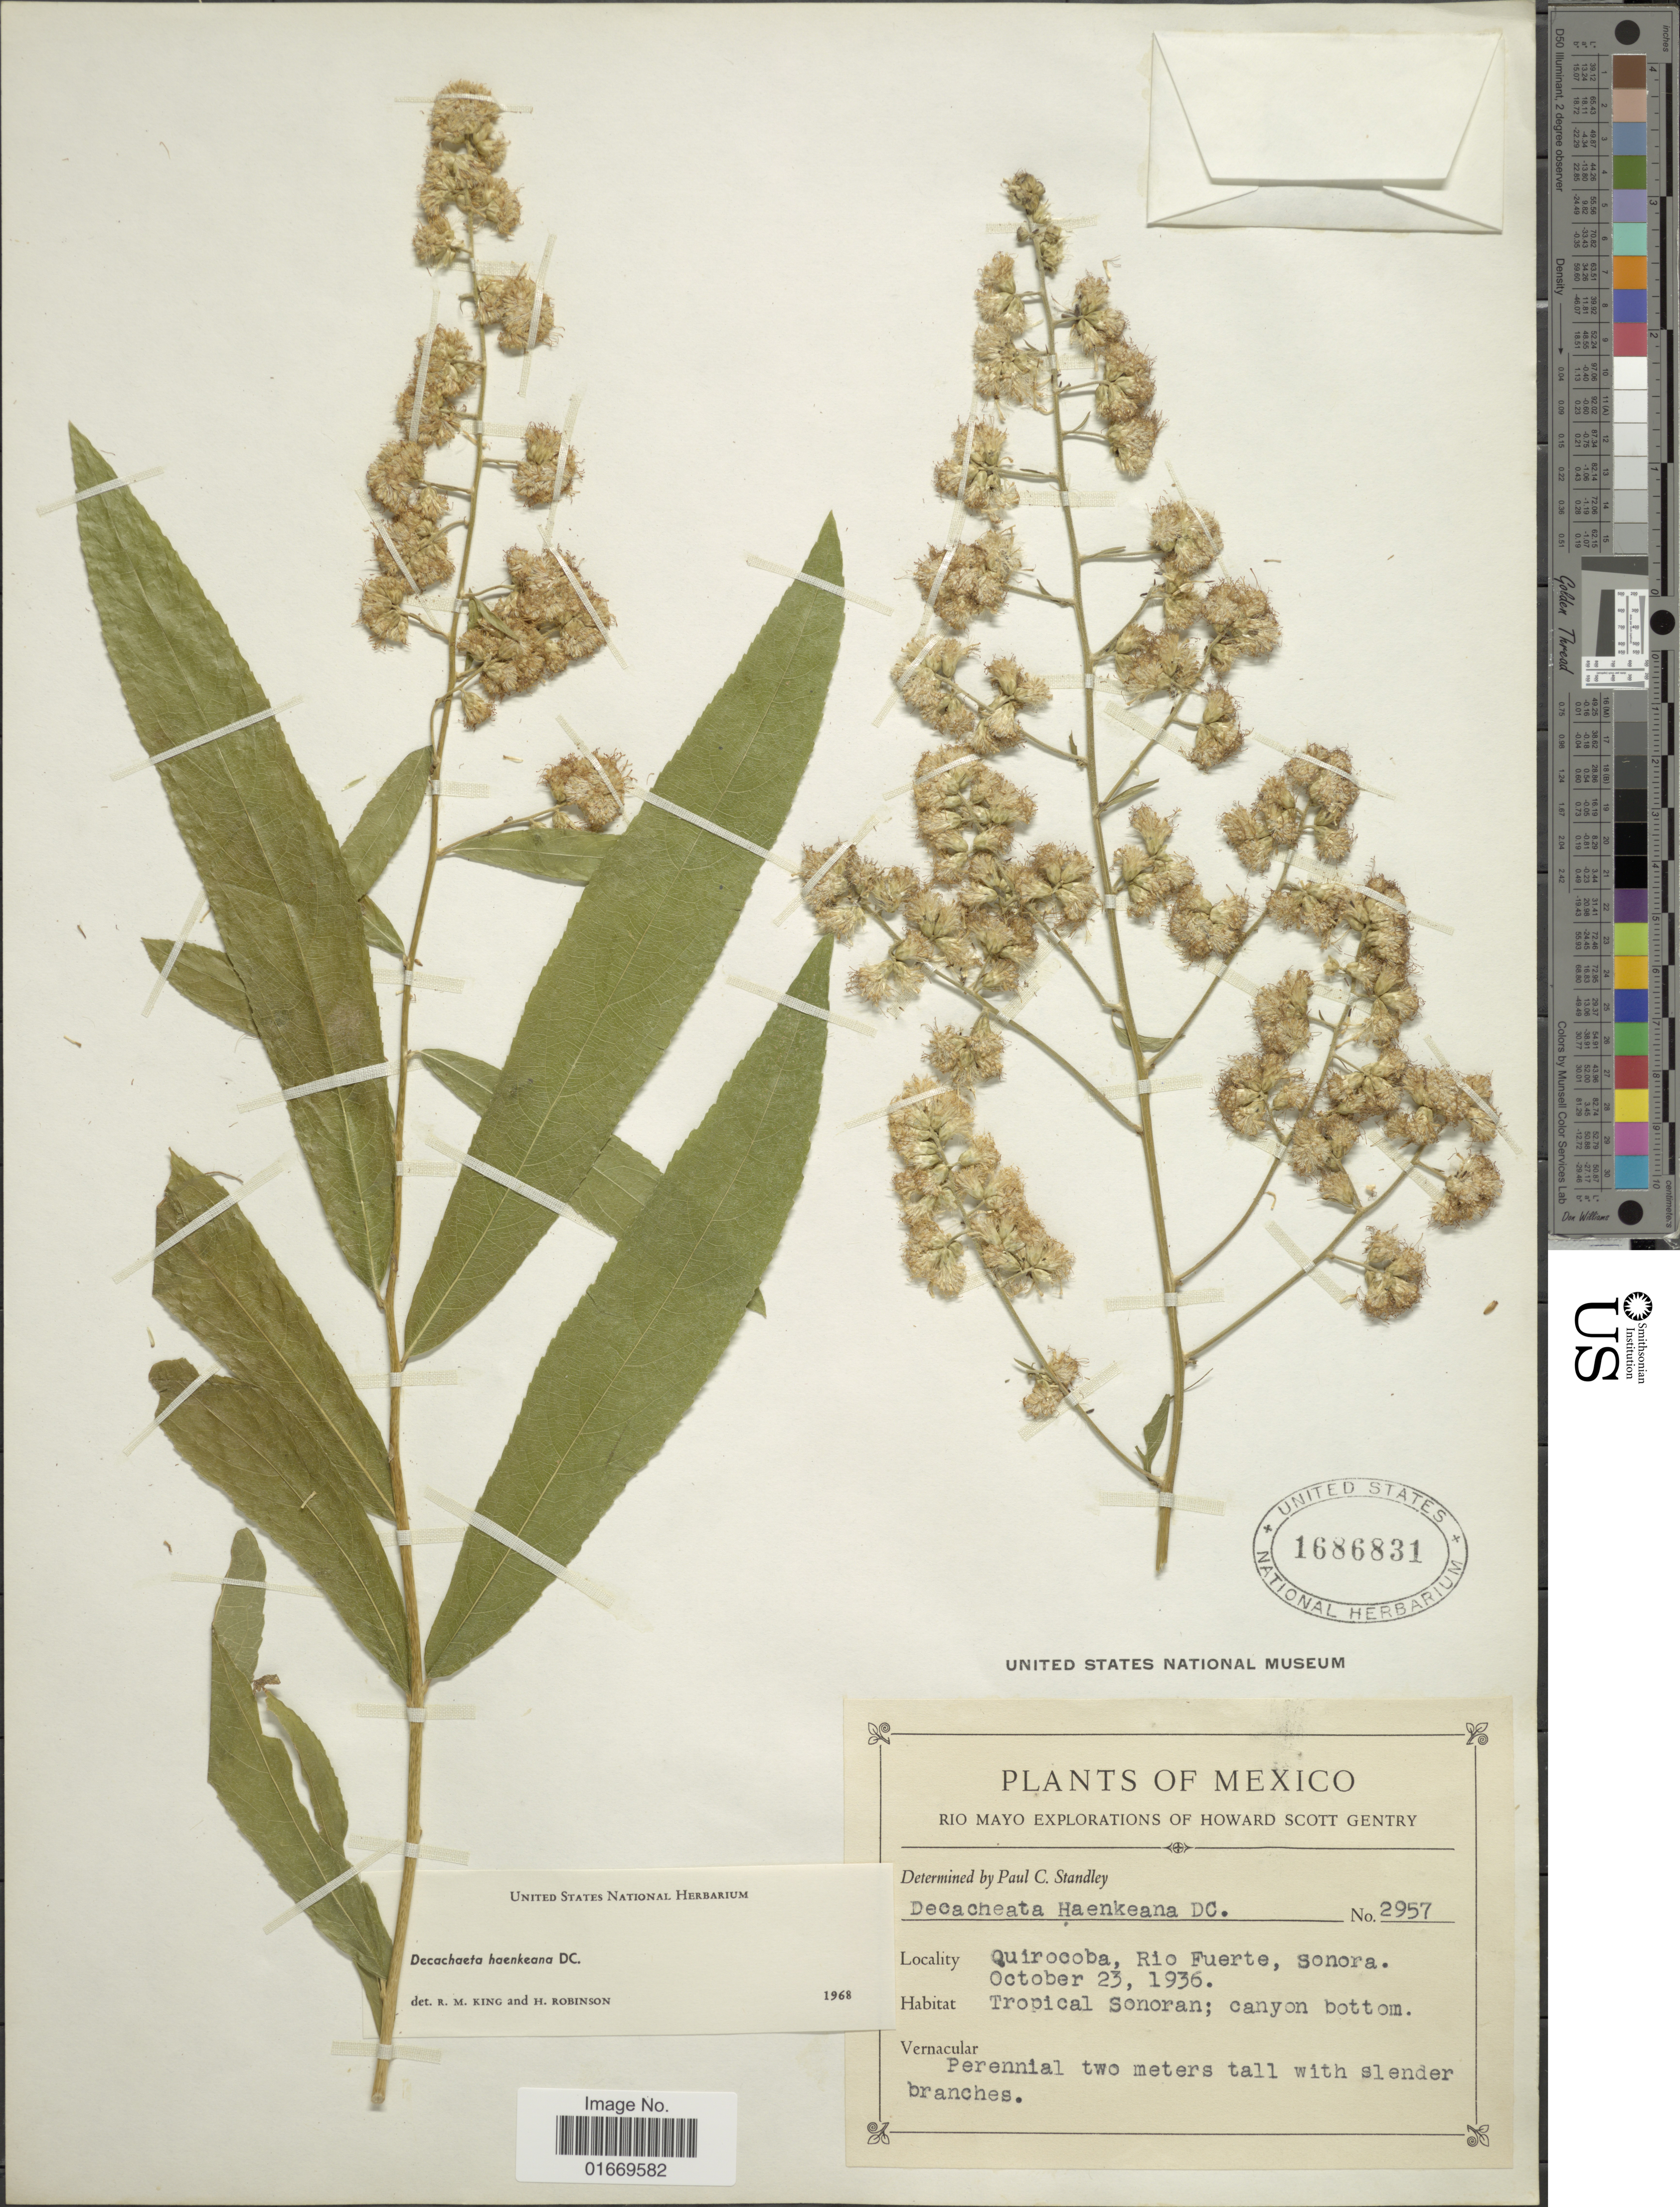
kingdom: Plantae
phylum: Tracheophyta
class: Magnoliopsida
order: Asterales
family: Asteraceae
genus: Decachaeta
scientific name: Decachaeta haenkeana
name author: DC.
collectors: H. S. Gentry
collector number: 2957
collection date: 1936-10-23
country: Mexico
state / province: Sonora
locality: Quirocoba, Rio Fuerte, tropical Sonoran; canyon bottom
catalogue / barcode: US 1686831